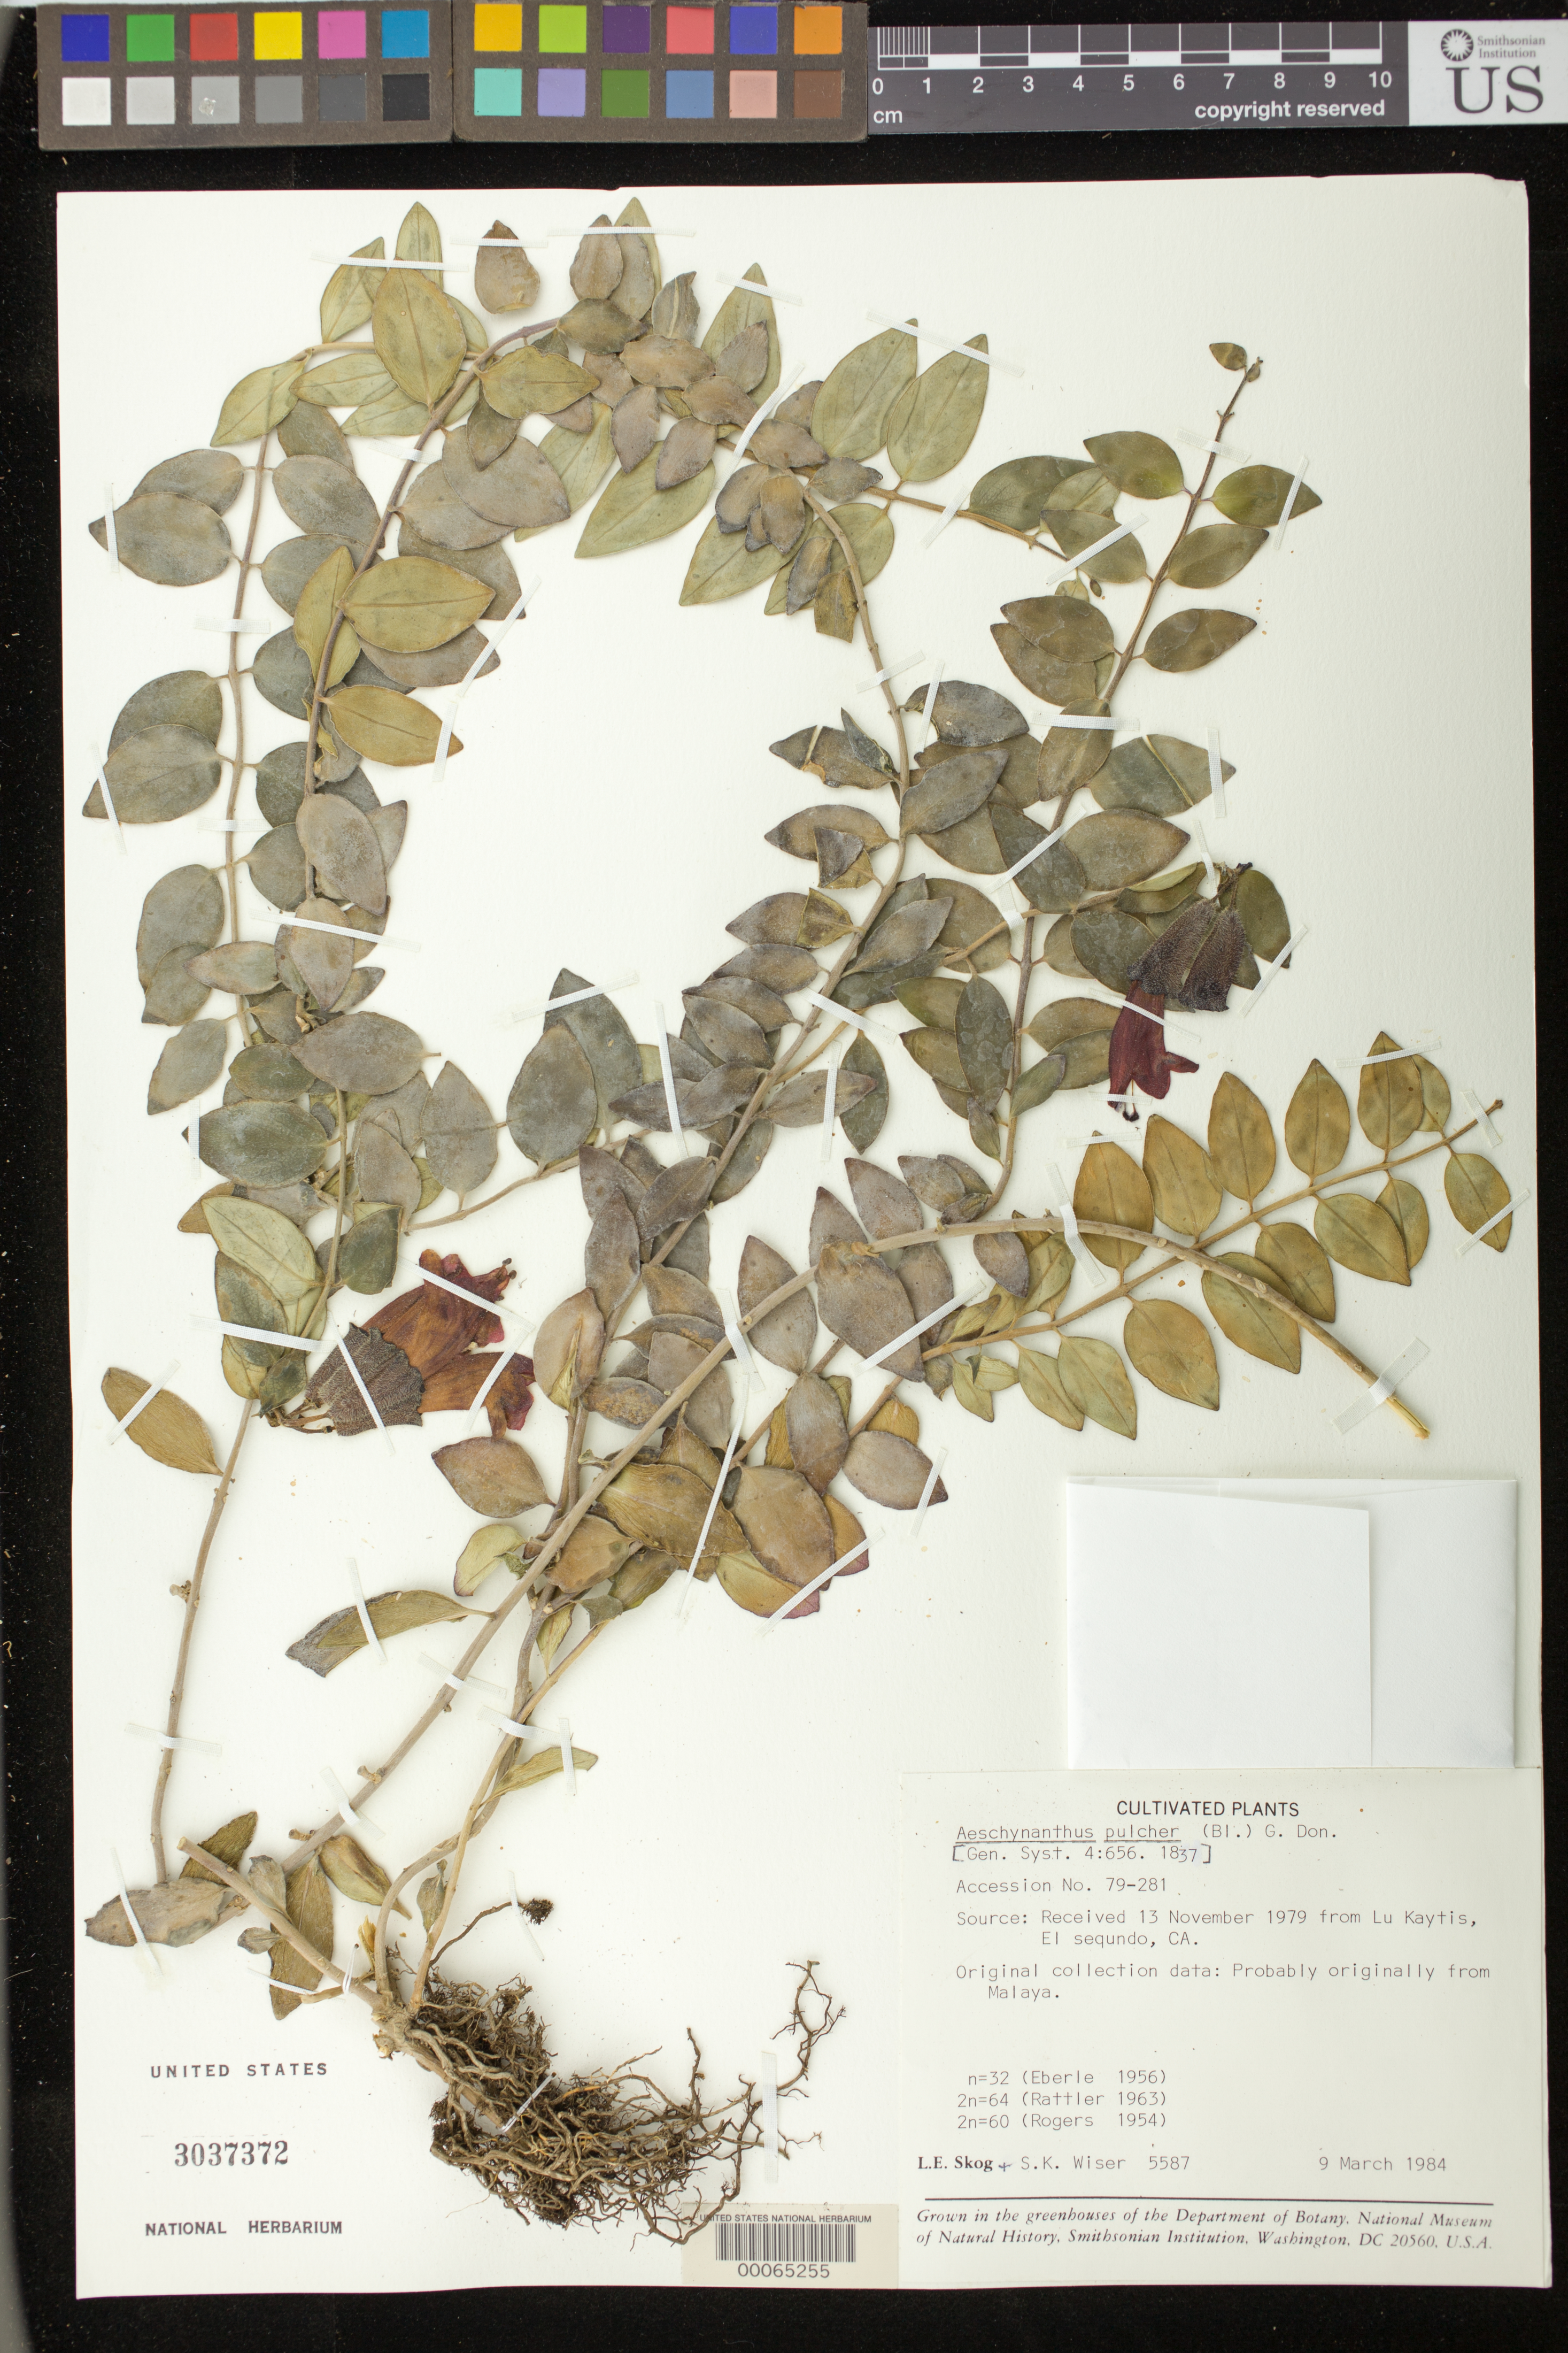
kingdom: Plantae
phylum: Tracheophyta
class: Magnoliopsida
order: Lamiales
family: Gesneriaceae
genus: Aeschynanthus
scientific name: Aeschynanthus pulcher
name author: (Blume) G. Don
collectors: L. E. Skog & S. Wiser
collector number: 5587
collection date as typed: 09 Mar 1984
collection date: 1984-03-09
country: United States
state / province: District of Columbia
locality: [Cultivated] U.S.A., District of Columbia, greenhouse at US [orig. Malaysia?]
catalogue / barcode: US 3037372